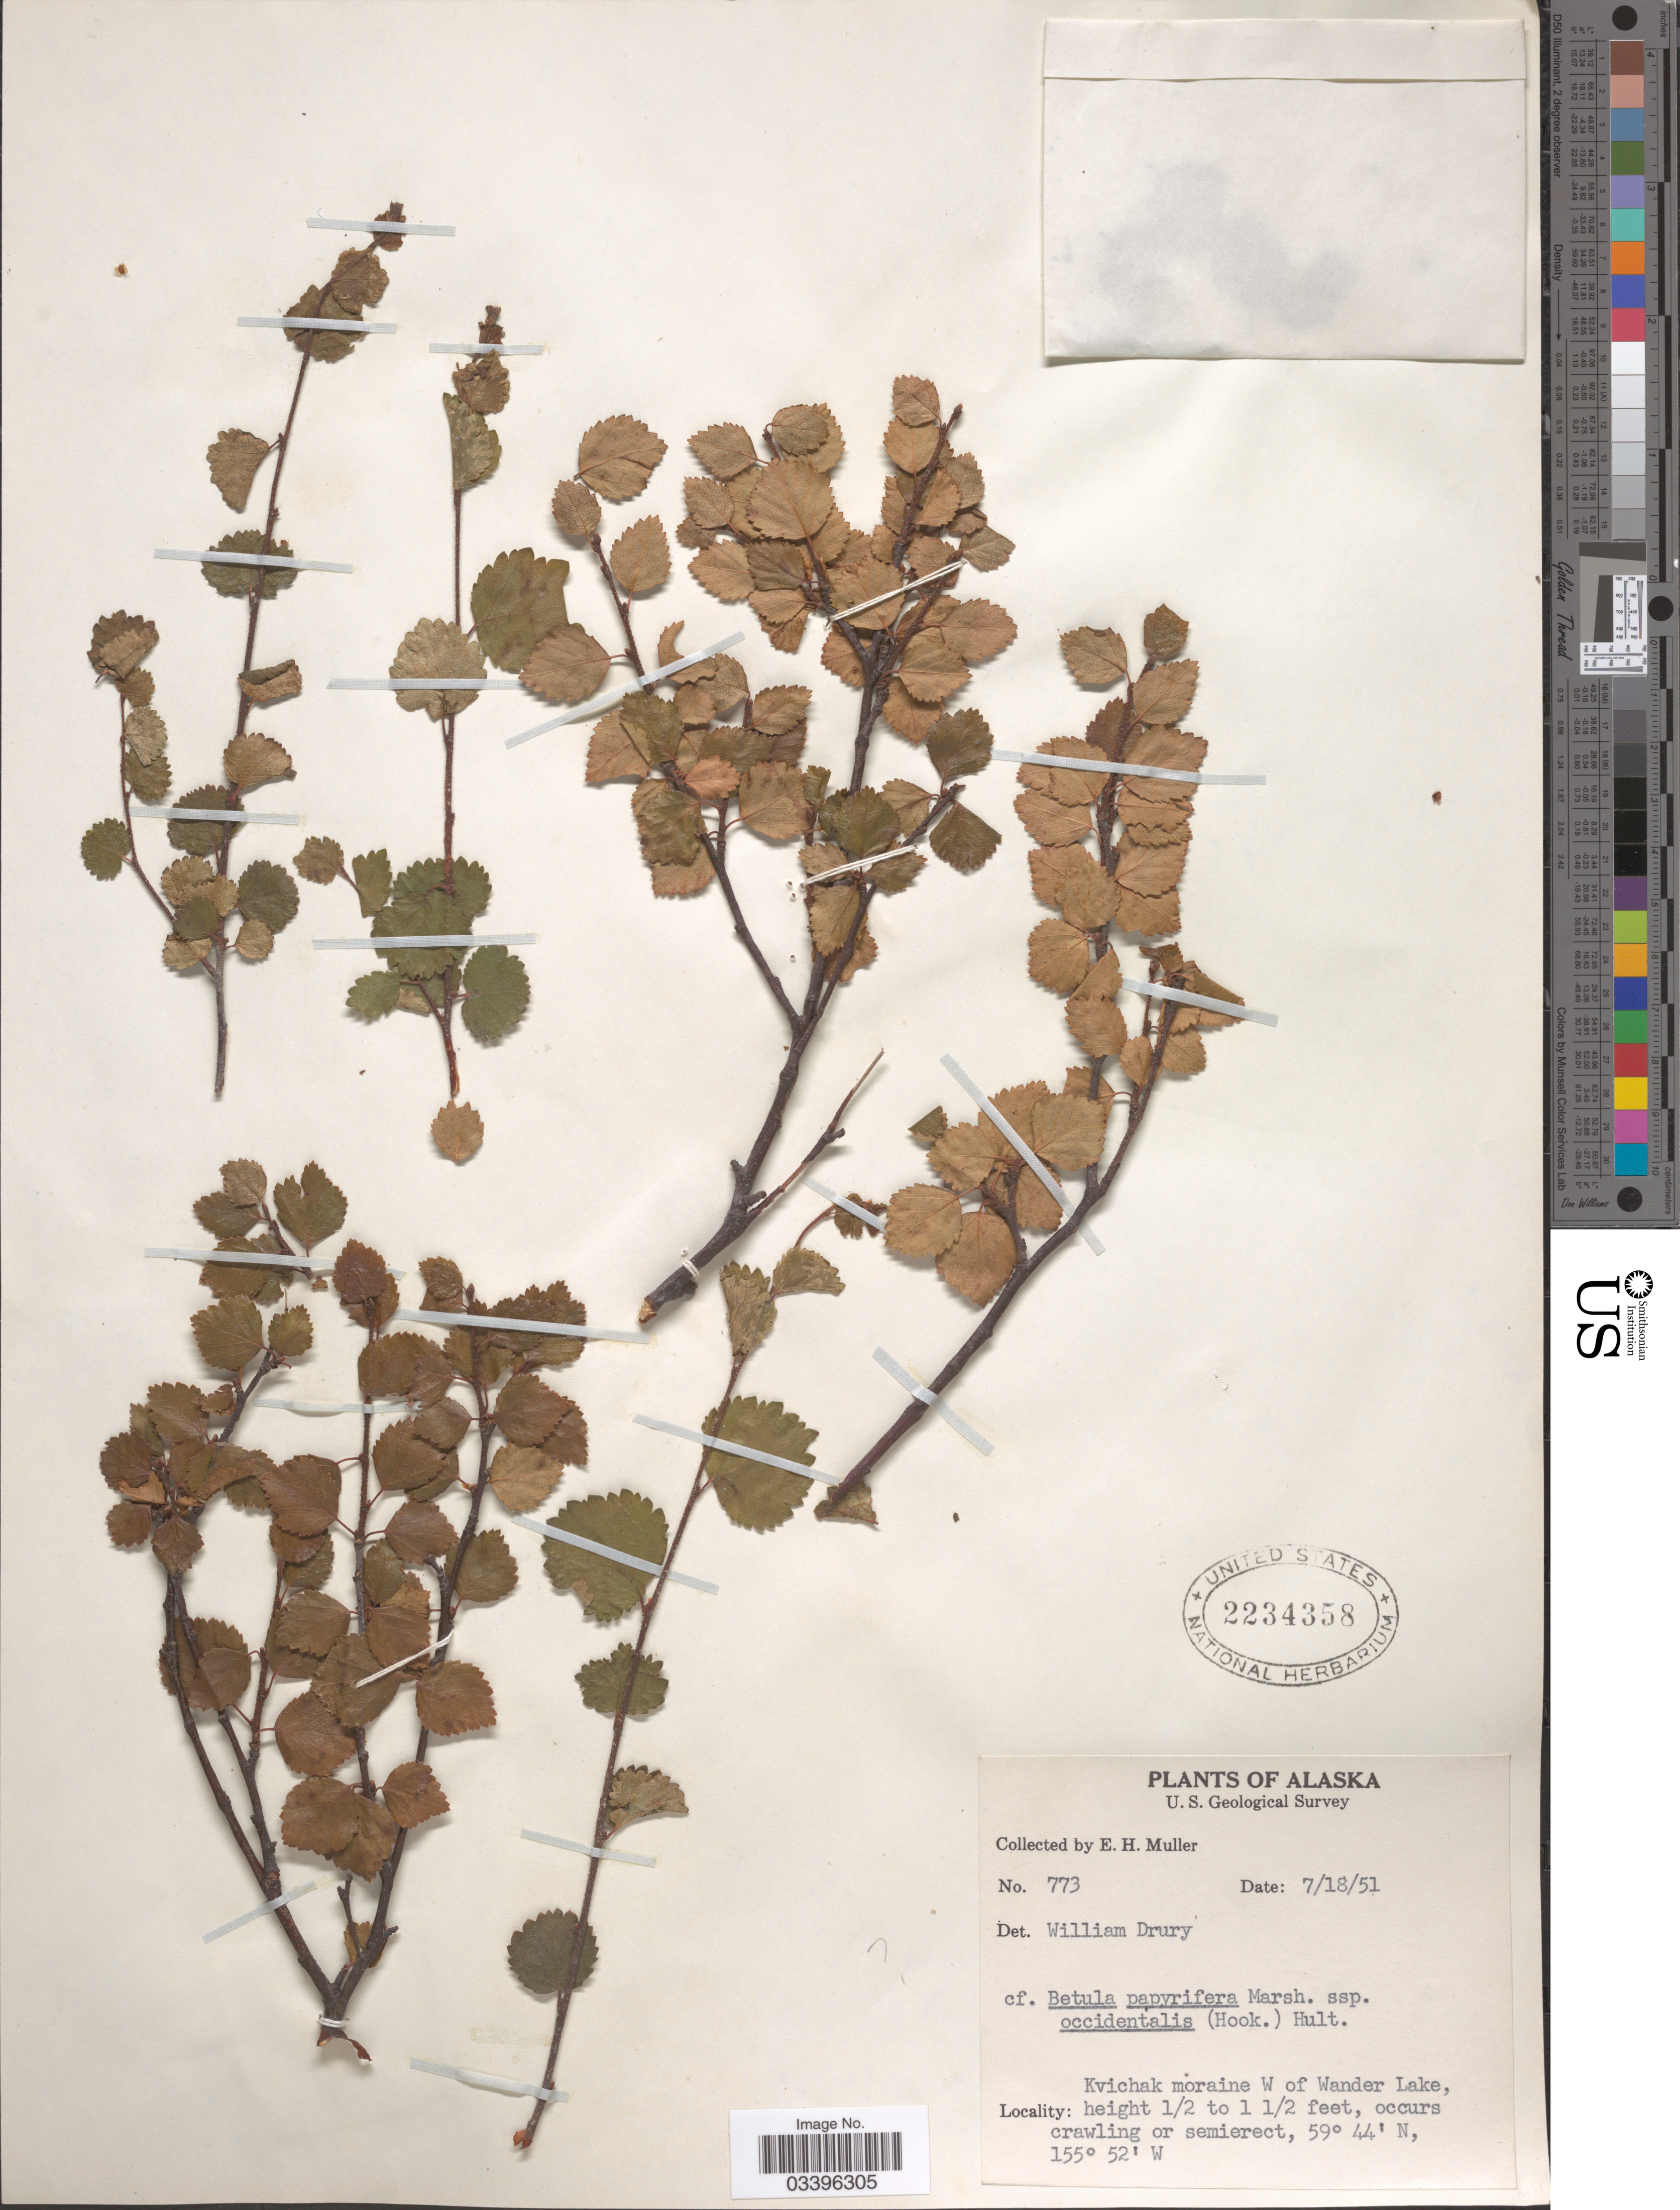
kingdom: Plantae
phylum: Tracheophyta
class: Magnoliopsida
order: Fagales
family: Betulaceae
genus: Betula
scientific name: Betula occidentalis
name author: Hook.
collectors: E. H. Muller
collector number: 773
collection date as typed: Transcribed d/m/y: 18/7/51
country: United States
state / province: Alaska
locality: Kvichak moraine W of Wander Lake.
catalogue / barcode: US 2234358